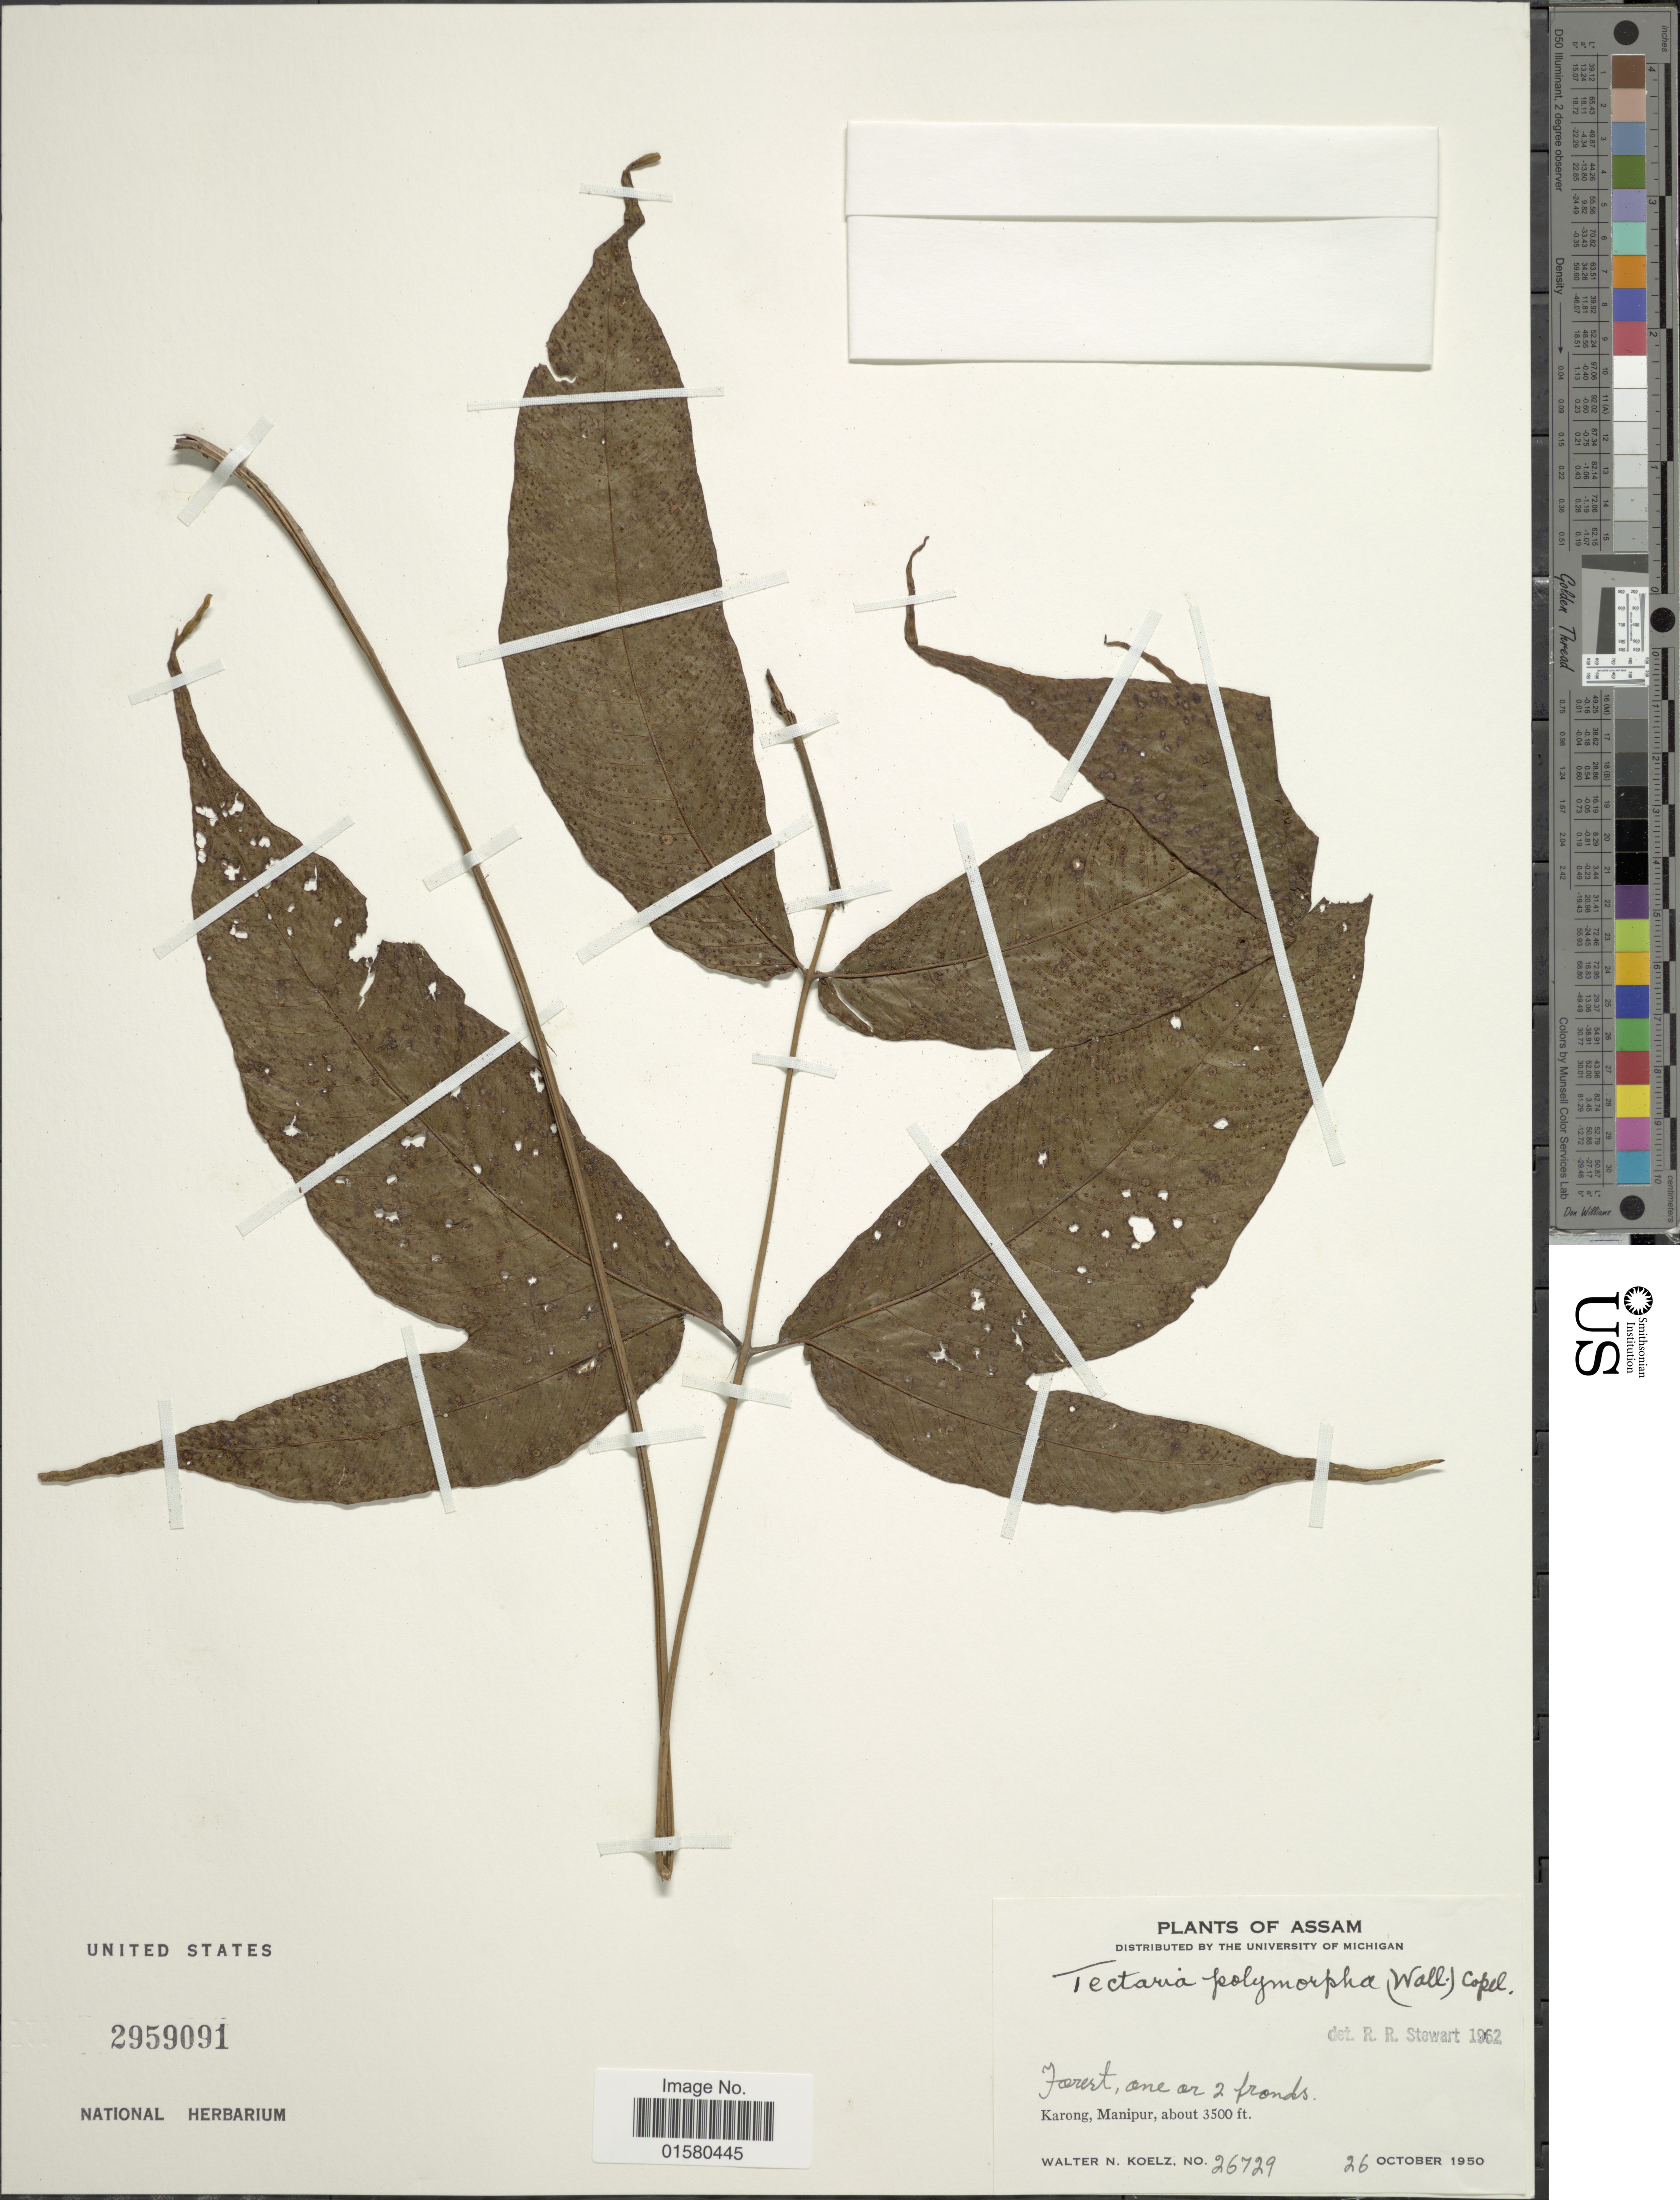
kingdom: Plantae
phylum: Tracheophyta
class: Polypodiopsida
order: Polypodiales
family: Tectariaceae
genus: Tectaria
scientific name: Tectaria polymorpha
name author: (Wall. ex Hook.) Copel.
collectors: W. N. Koelz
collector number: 26729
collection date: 1950-10-26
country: India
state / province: Manipur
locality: Assam, Karong, Manipur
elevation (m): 1067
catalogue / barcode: US 2959091